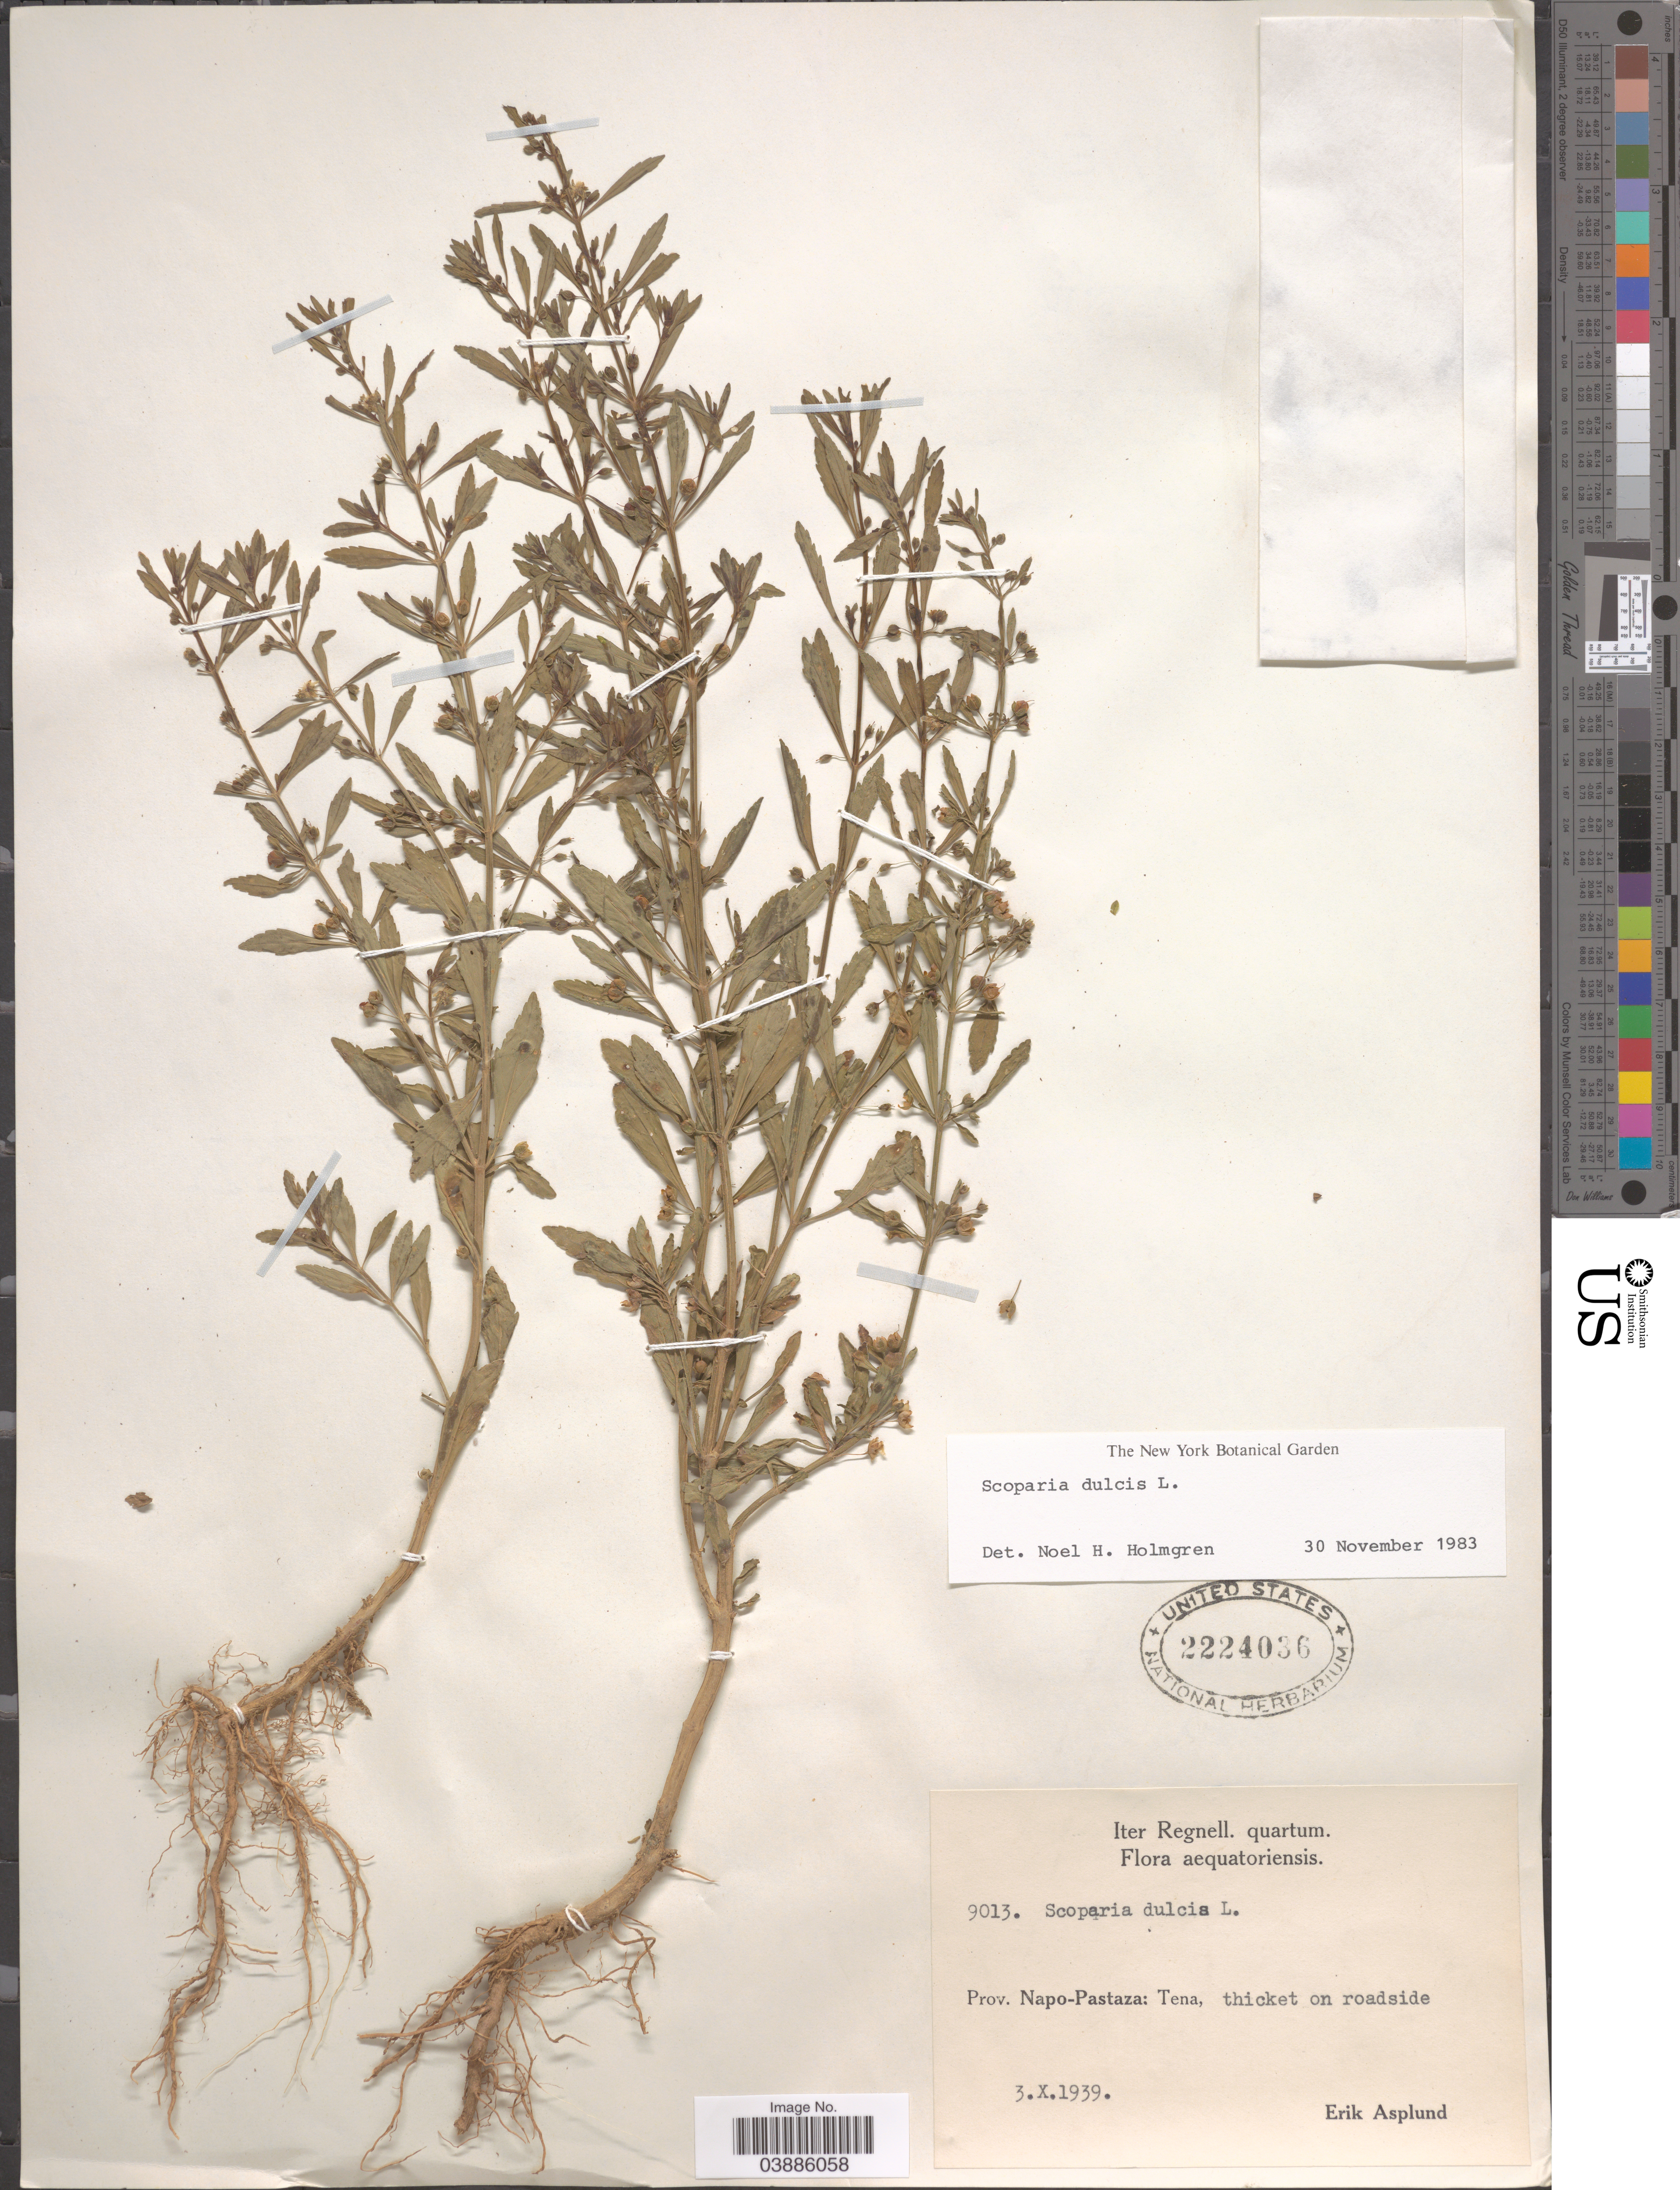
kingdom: Plantae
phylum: Tracheophyta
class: Magnoliopsida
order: Lamiales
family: Plantaginaceae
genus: Scoparia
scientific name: Scoparia dulcis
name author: L.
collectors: E. Asplund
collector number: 9013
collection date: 1939-10-03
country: Ecuador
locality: Prov. Napo-Pastaza: Tena, thicket on roadside.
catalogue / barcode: US 2224036